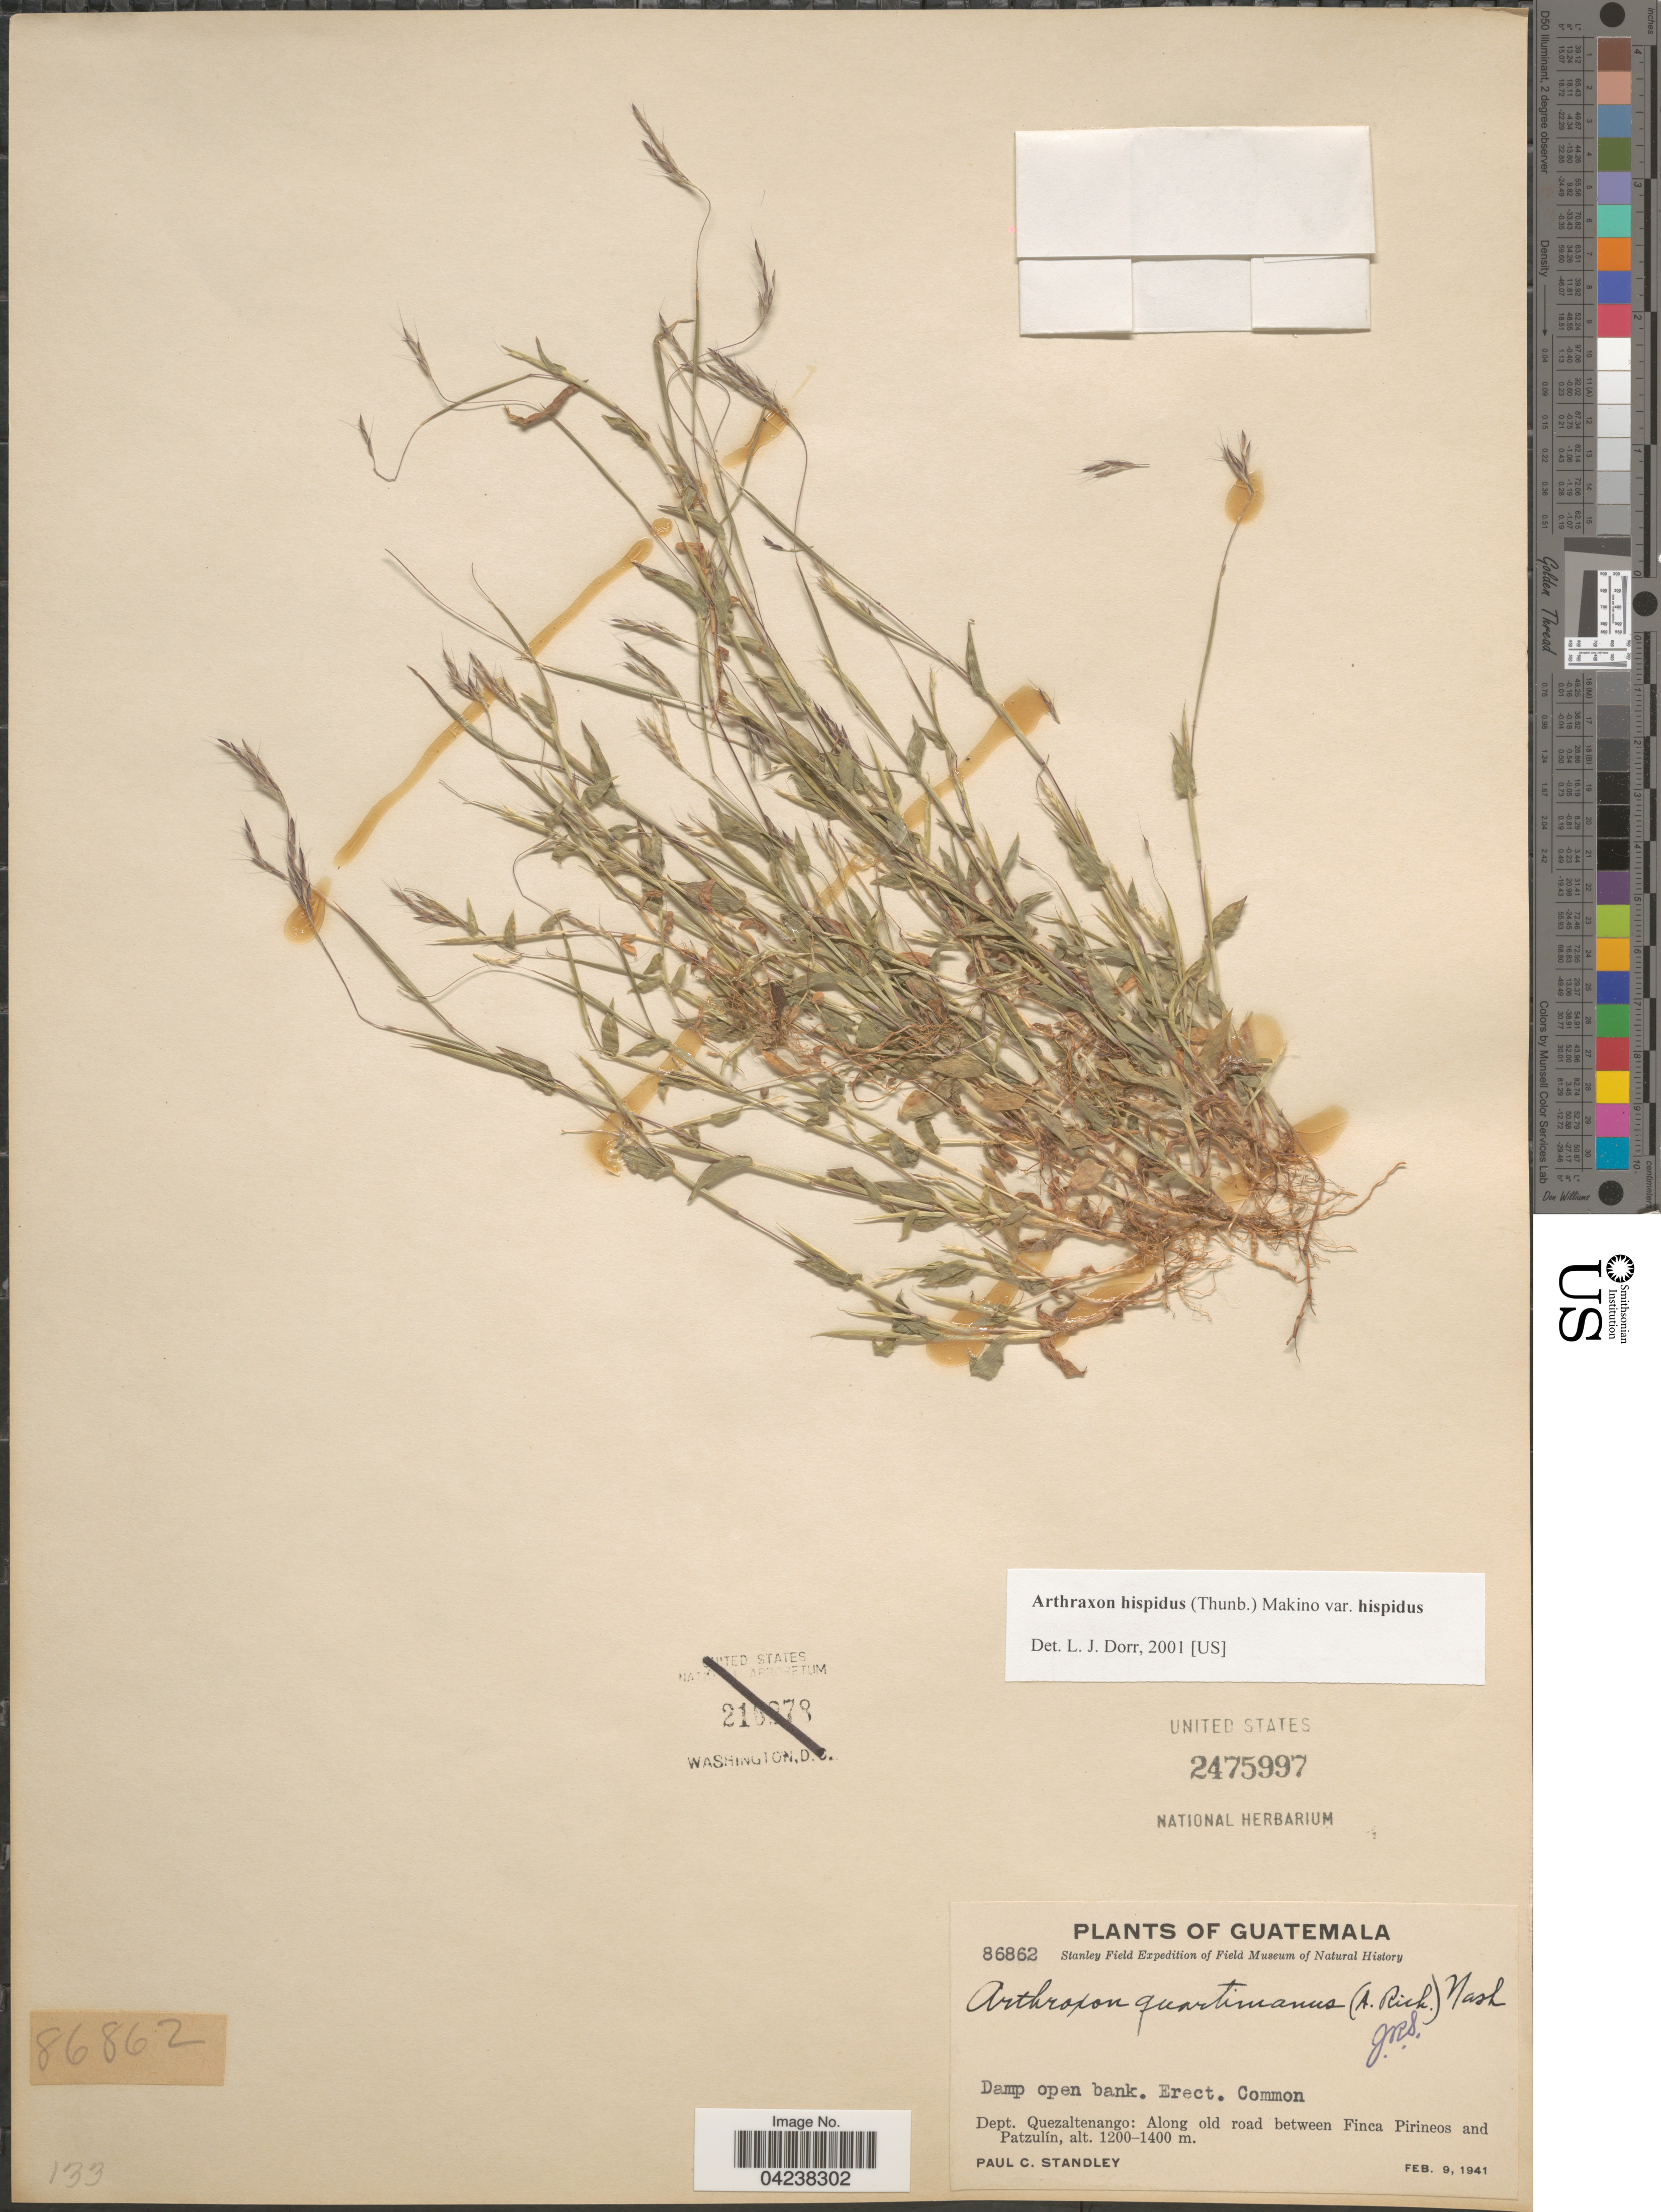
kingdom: Plantae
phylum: Tracheophyta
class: Liliopsida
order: Poales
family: Poaceae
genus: Arthraxon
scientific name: Arthraxon hispidus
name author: (Thunb.) Makino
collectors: P. C. Standley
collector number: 86862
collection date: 1941-02-09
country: Guatemala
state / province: Quetzaltenango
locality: Stanley Field Expedition. Dept. Quezaltenango: Along old road between Finca Pirineos and Patzulín.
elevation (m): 1200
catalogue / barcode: US 2475997